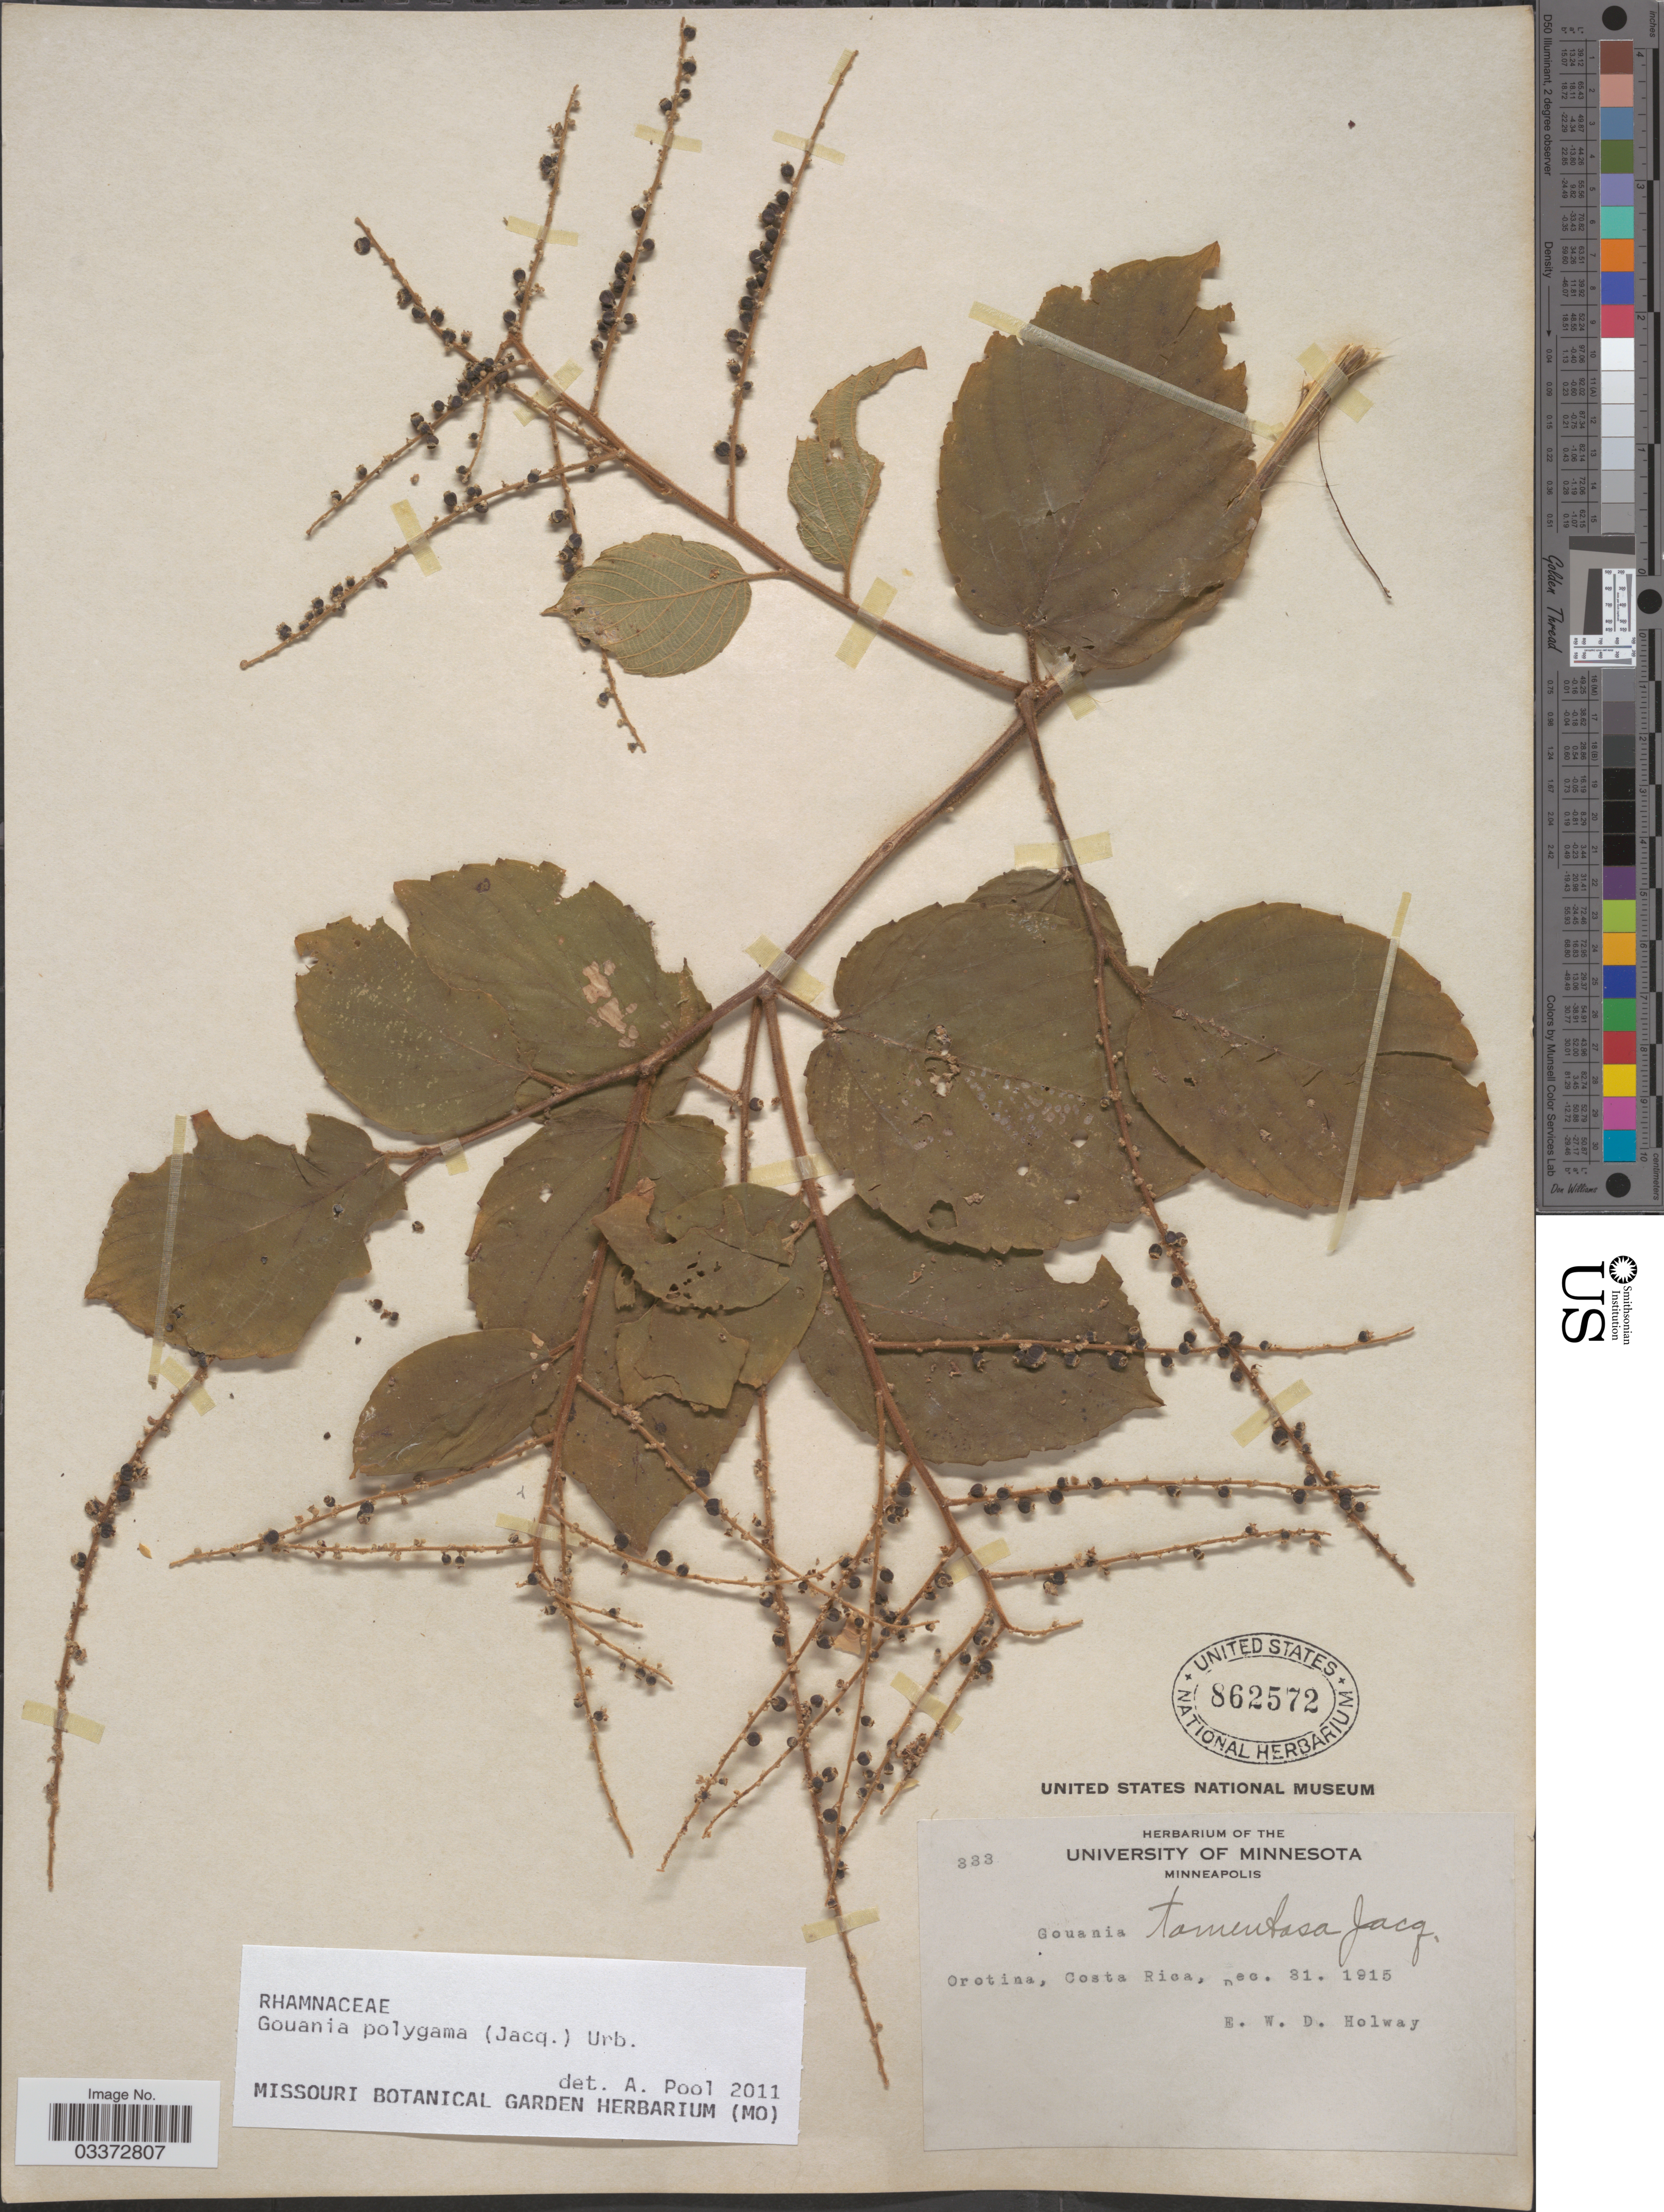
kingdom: Plantae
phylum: Tracheophyta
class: Magnoliopsida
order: Rosales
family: Rhamnaceae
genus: Gouania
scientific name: Gouania polygama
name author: (Jacq.) Urb.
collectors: E. W. D. Holway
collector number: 333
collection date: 1915-12-31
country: Costa Rica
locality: Orotina.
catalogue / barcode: US 862572